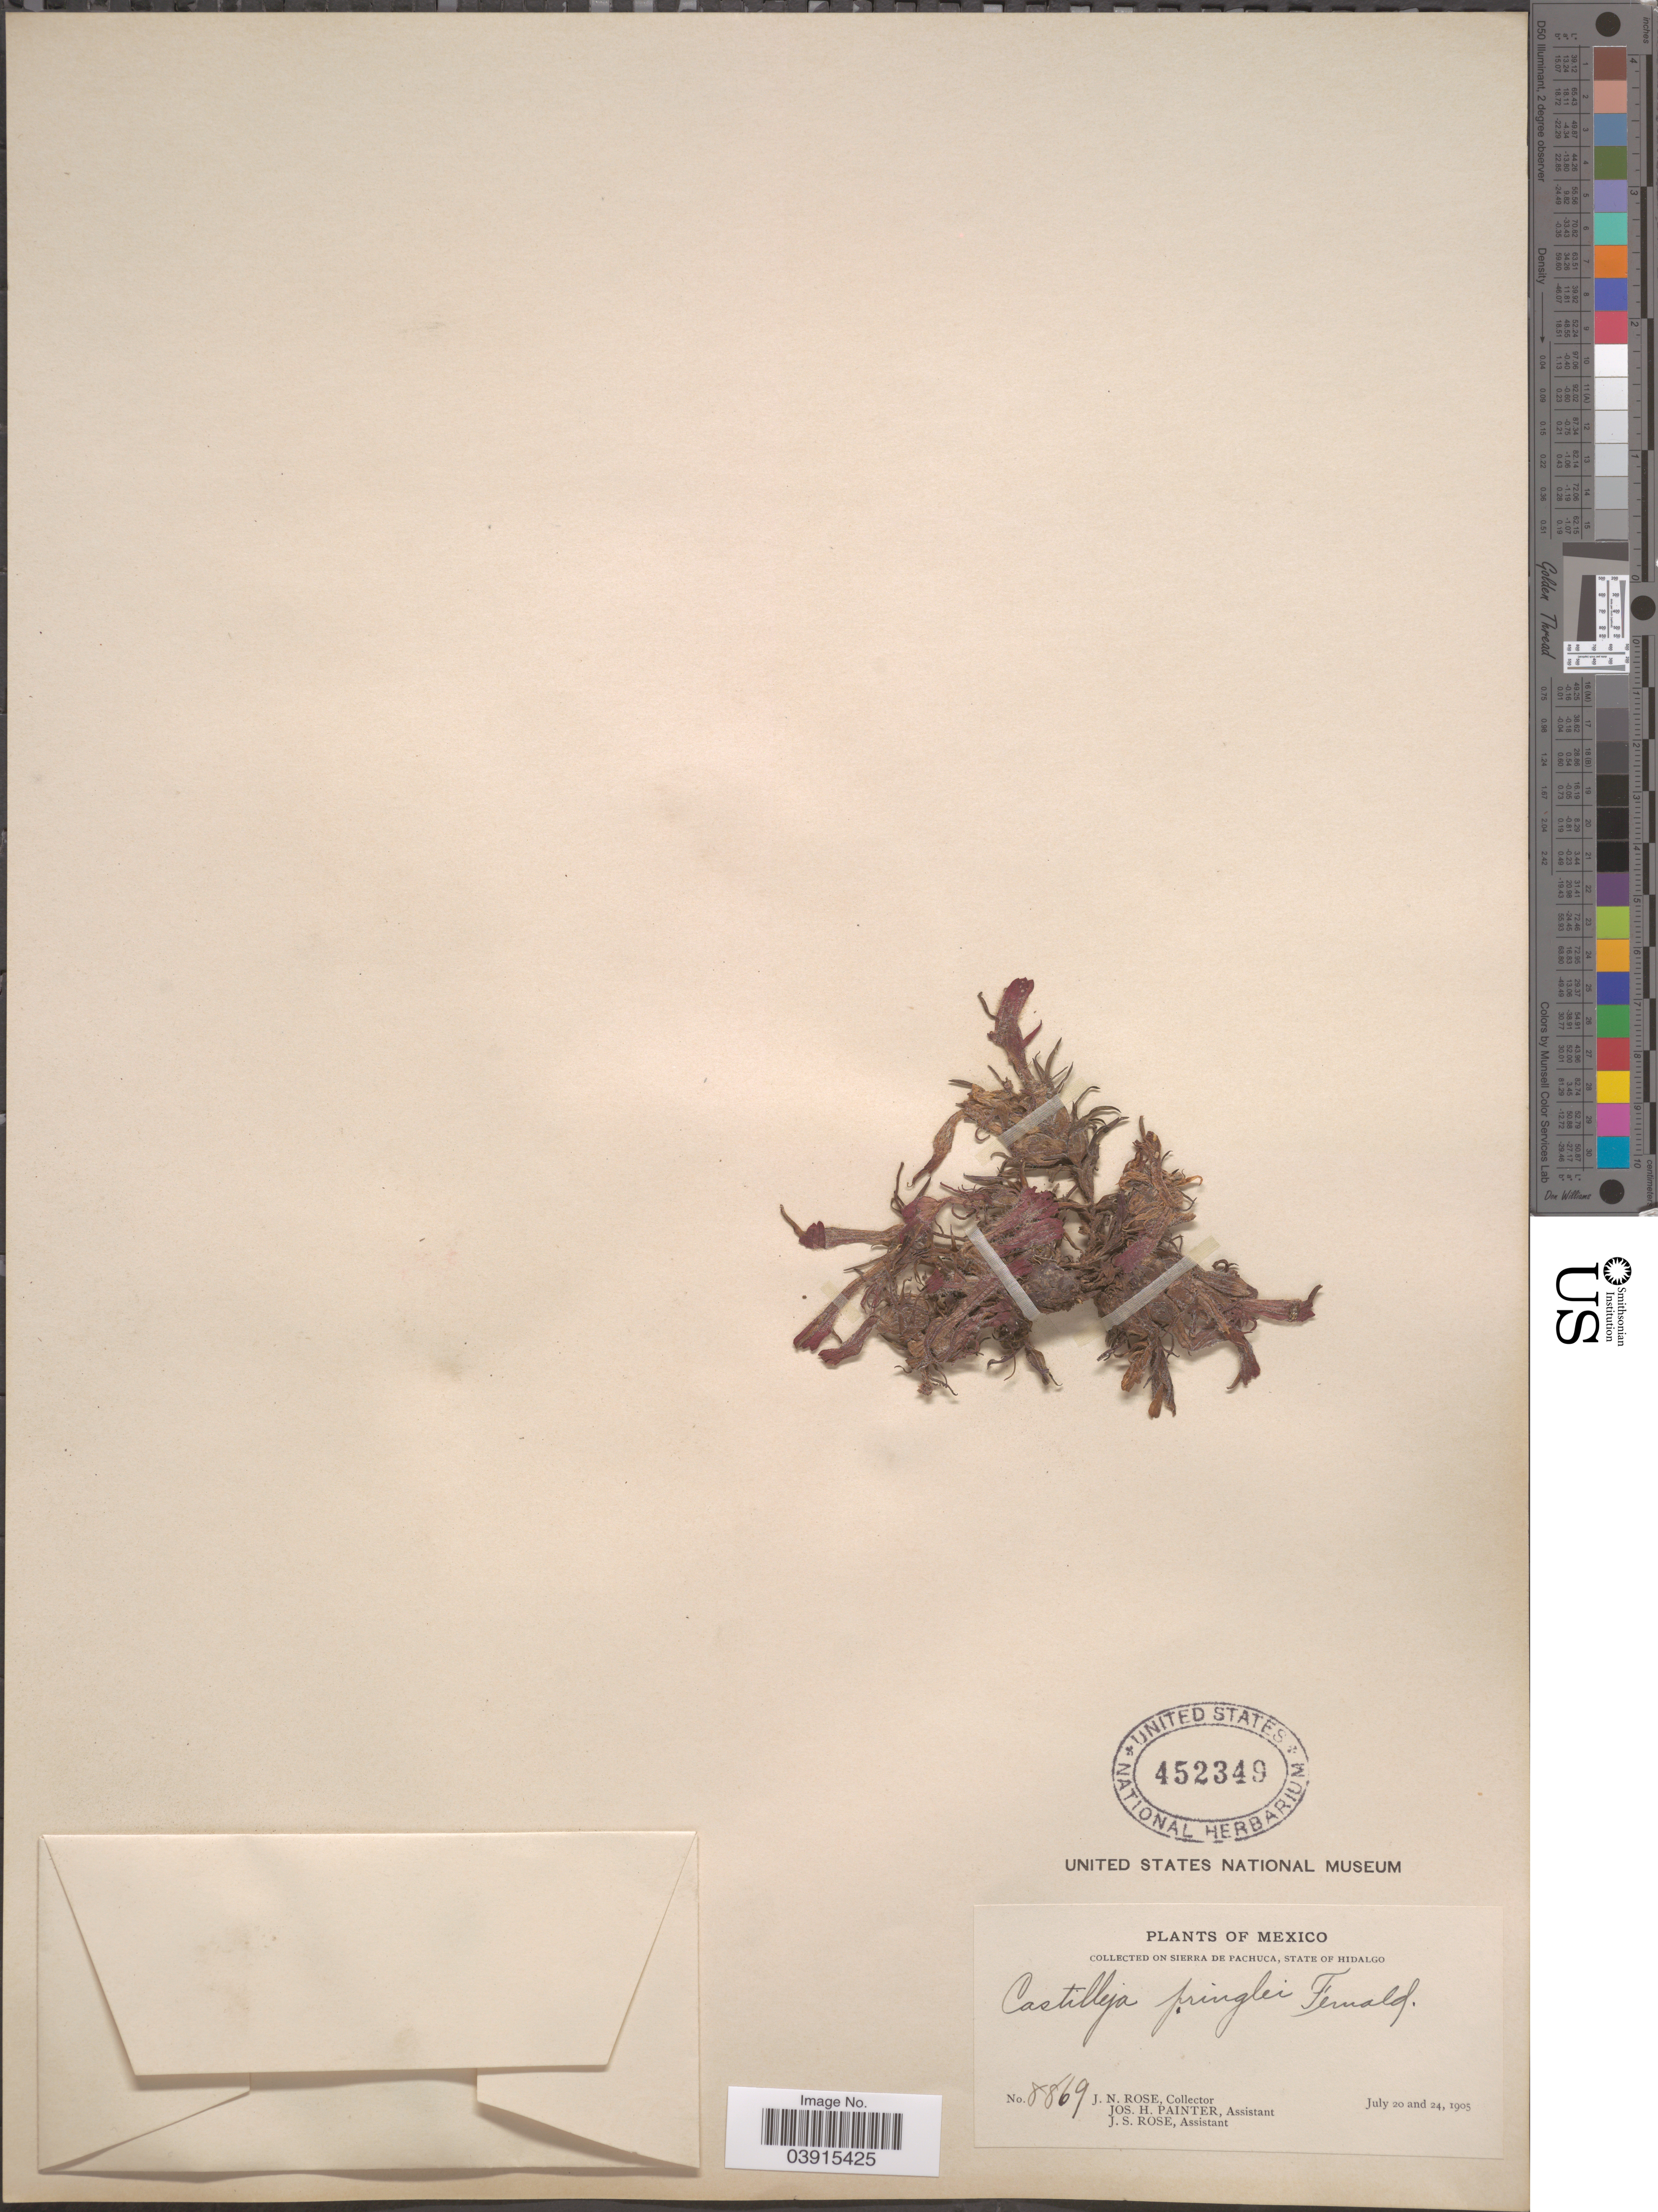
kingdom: Plantae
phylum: Tracheophyta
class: Magnoliopsida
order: Lamiales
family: Orobanchaceae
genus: Castilleja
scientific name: Castilleja schaffneri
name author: Hemsl.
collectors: J. N. Rose, J. H. Painter & J. S. Rose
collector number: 8869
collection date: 1905-07-20/1905-07-24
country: Mexico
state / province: Hidalgo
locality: On Sierra de Pachuca.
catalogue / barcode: US 452349